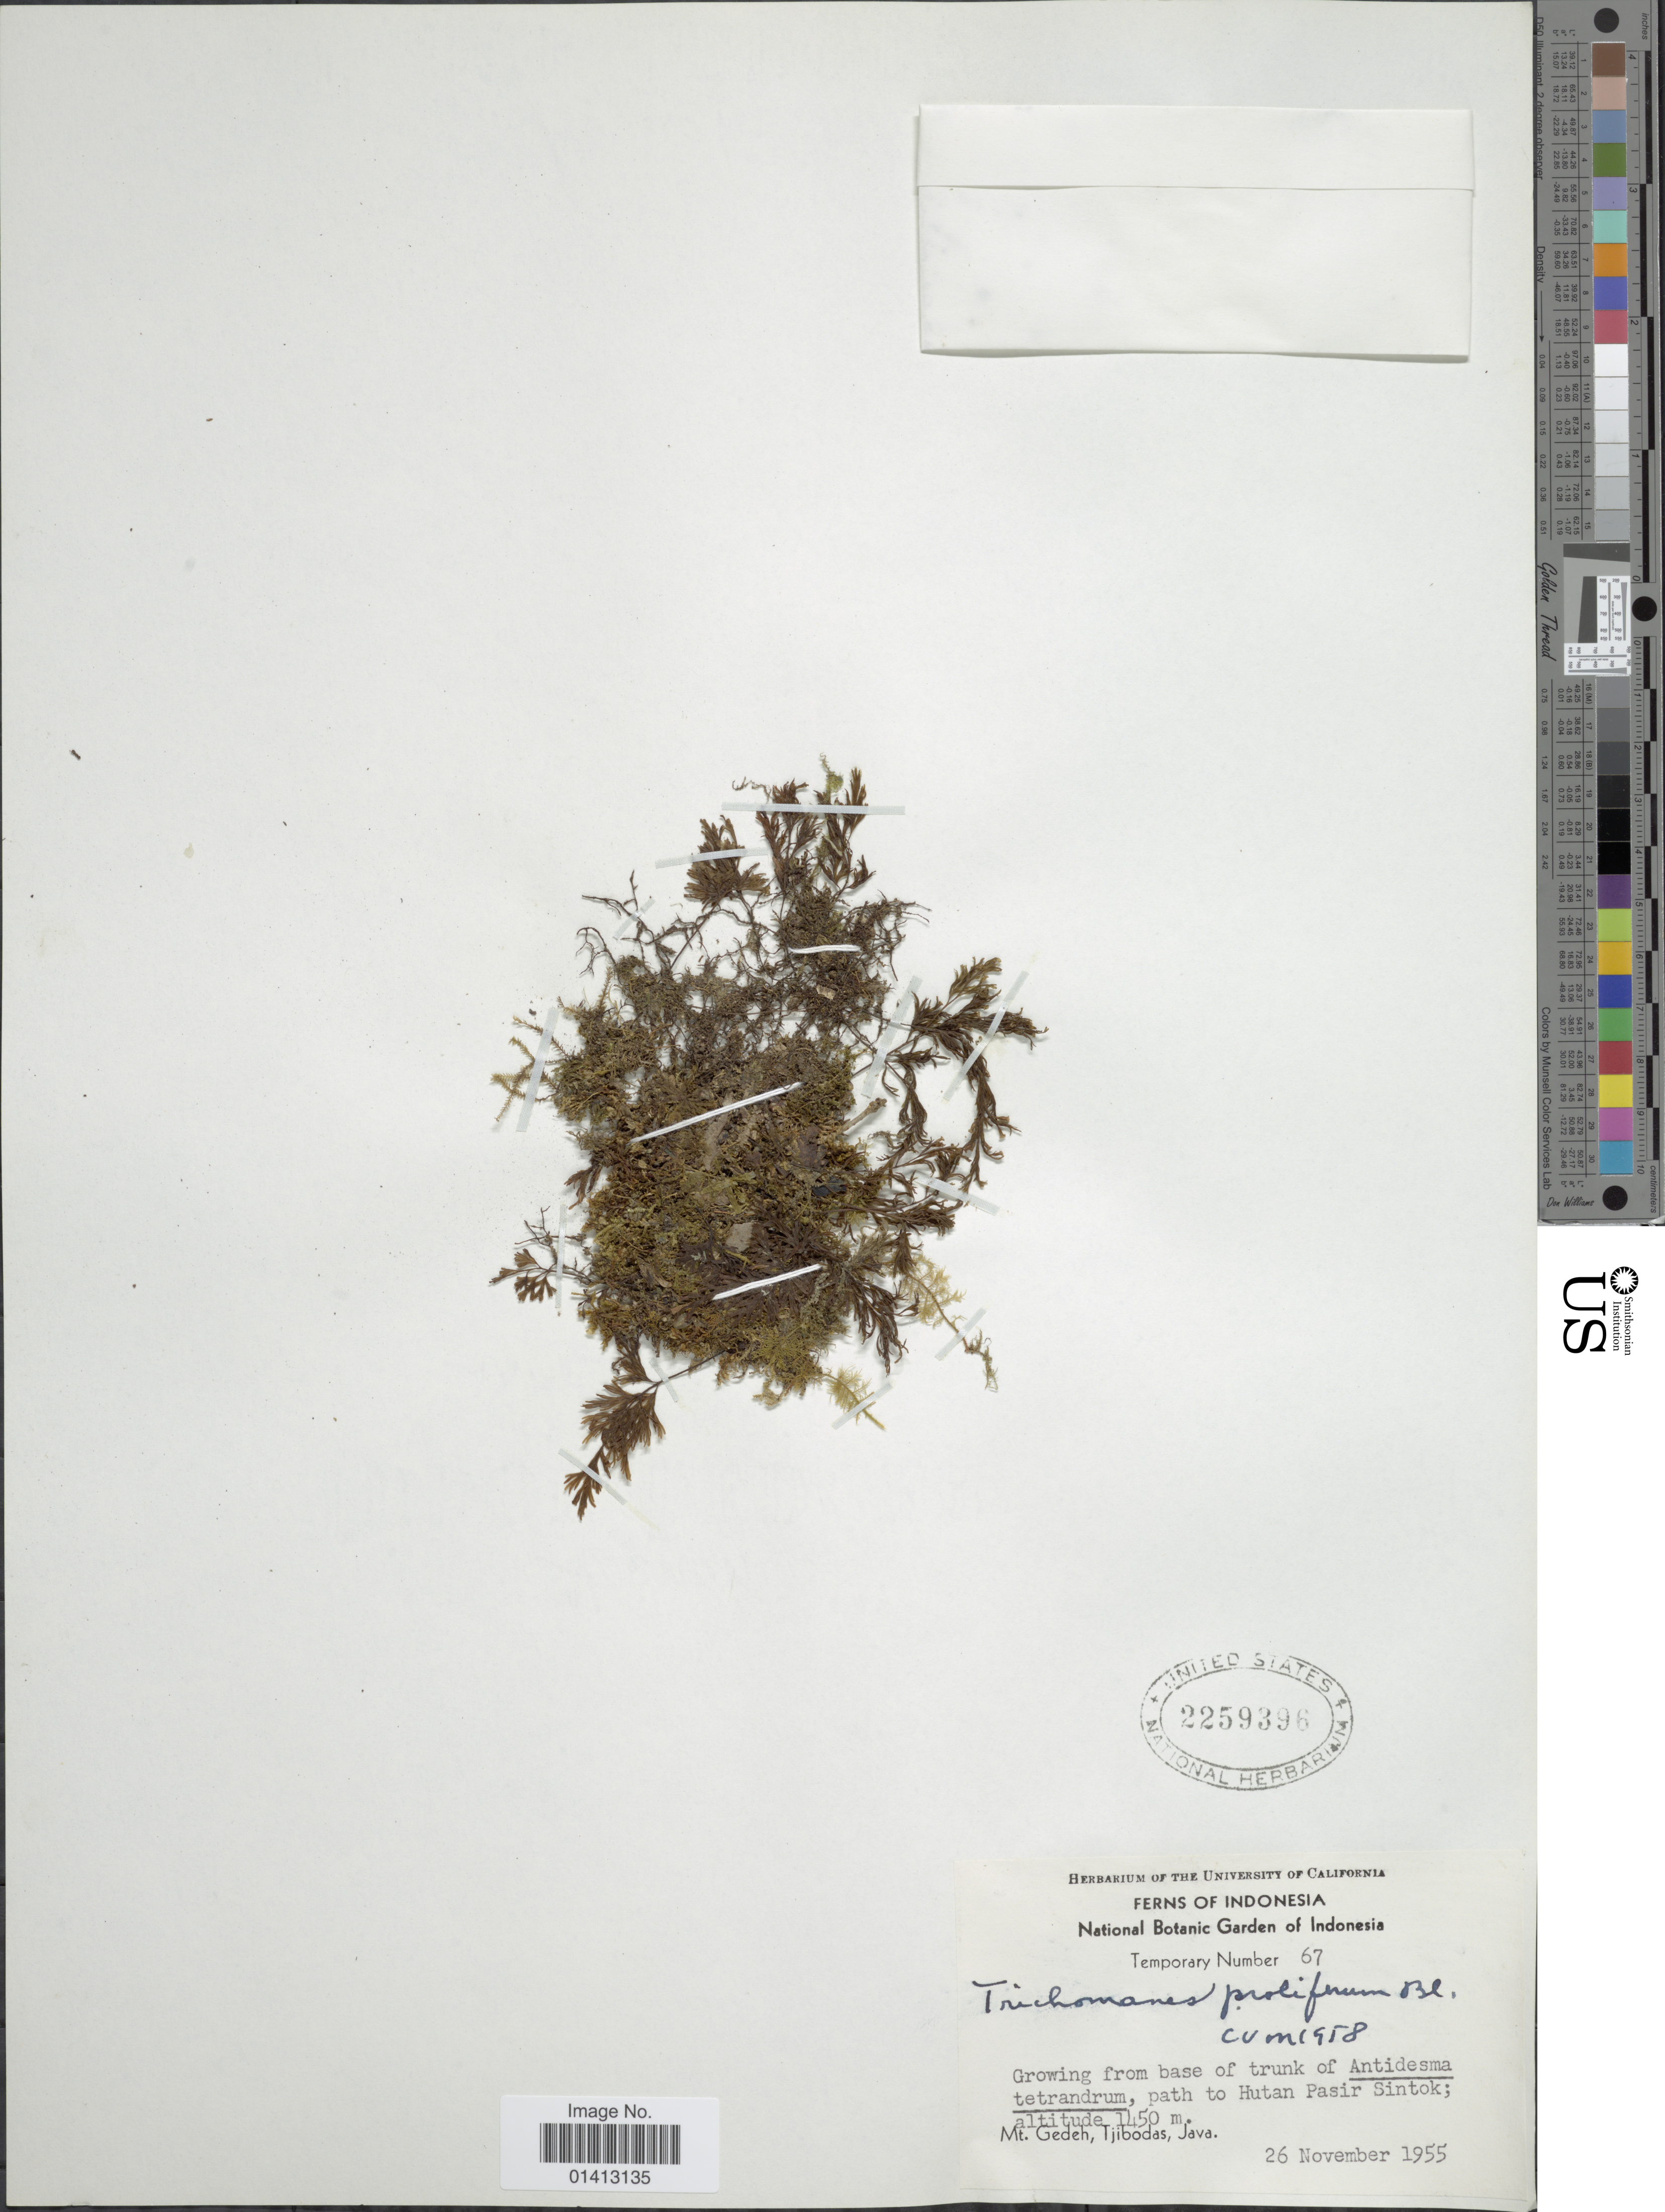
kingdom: Plantae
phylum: Tracheophyta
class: Polypodiopsida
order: Hymenophyllales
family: Hymenophyllaceae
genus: Crepidomanes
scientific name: Crepidomanes proliferum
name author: (Blume) Bostock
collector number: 67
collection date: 1955-11-26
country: Indonesia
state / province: Java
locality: Path to Hutan Pasir Sintok, Mt. Gedeh, Tjibodas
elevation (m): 1450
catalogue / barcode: US 2259396